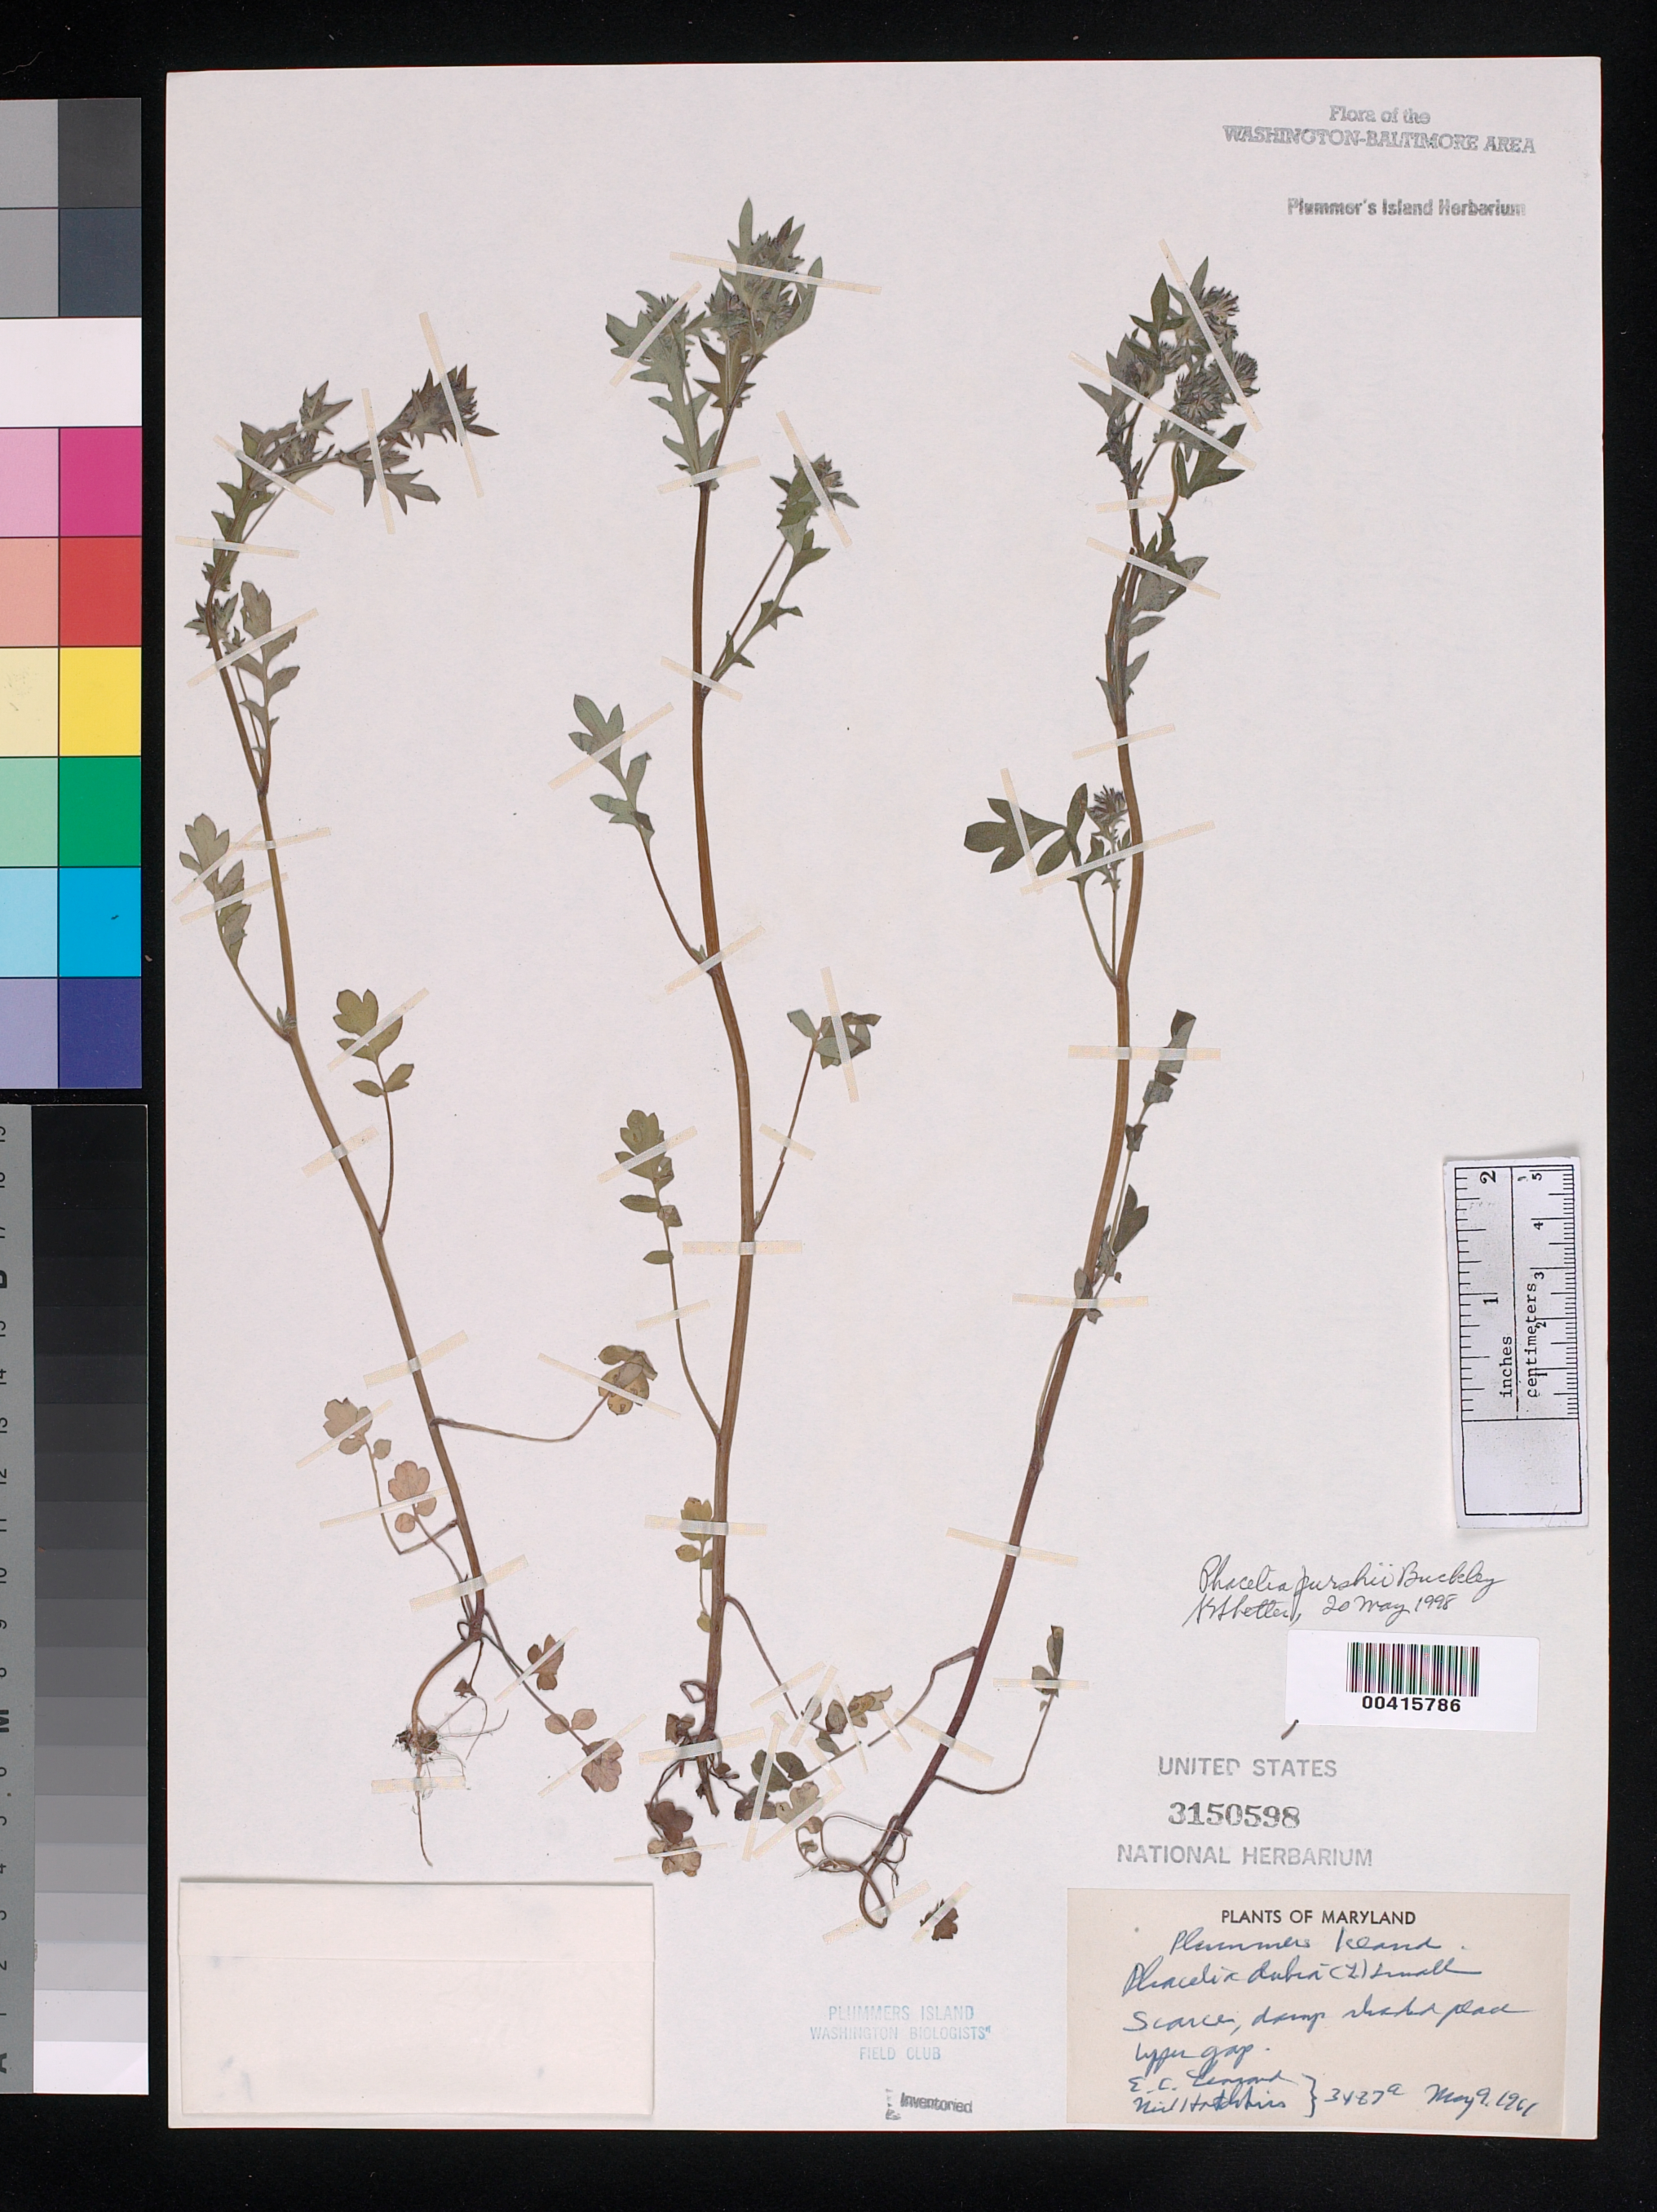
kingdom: Plantae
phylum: Tracheophyta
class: Magnoliopsida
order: Boraginales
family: Hydrophyllaceae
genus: Phacelia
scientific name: Phacelia purshii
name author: Buckley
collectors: E. C. Leonard & N. Hotchkiss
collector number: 3487A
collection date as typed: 09 May 1961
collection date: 1961-05-09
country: United States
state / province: Maryland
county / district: Montgomery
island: Plummers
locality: Plummer's Island; Upper Gap Plummers Island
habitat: Damp, shaded place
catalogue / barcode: US 3150598